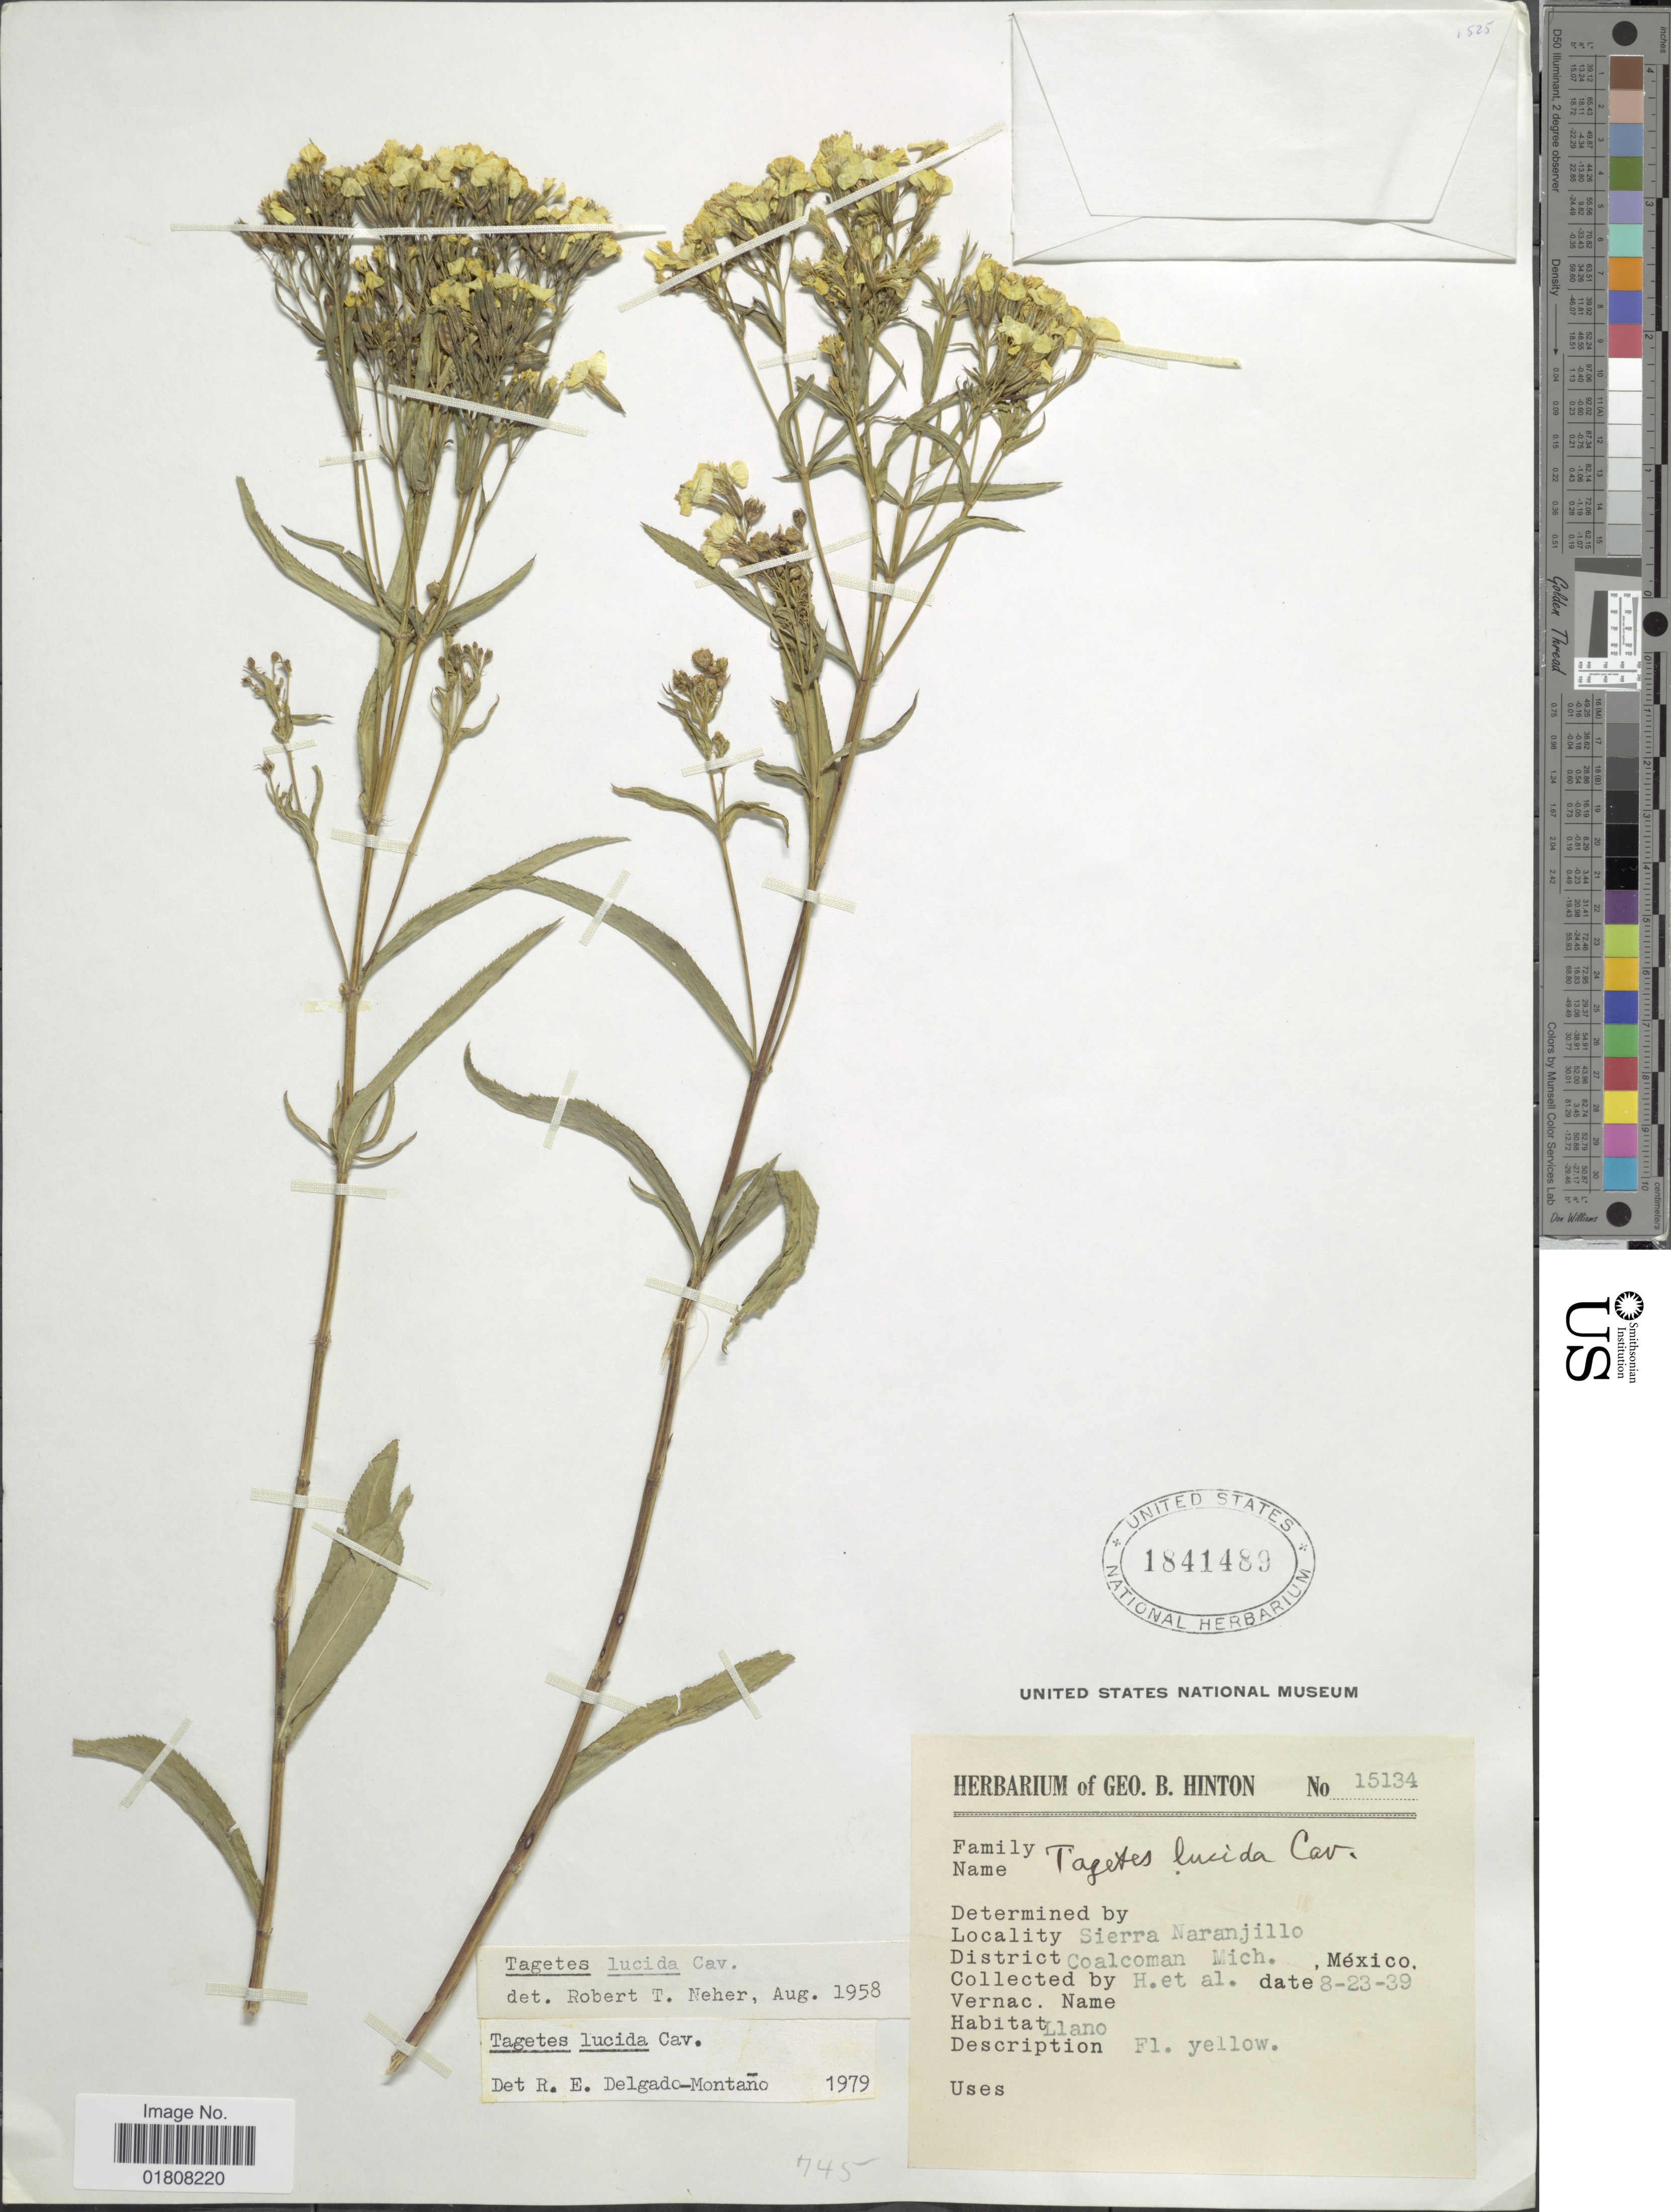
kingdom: Plantae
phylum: Tracheophyta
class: Magnoliopsida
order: Asterales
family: Asteraceae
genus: Tagetes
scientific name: Tagetes lucida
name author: Cav.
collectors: G. B. Hinton & et al.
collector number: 15134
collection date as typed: Transcribed d/m/y: 23/8/39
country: Mexico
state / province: Michoacán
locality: Sierra Naranjillo, District Coalcoman, Mich.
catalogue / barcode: US 1841489